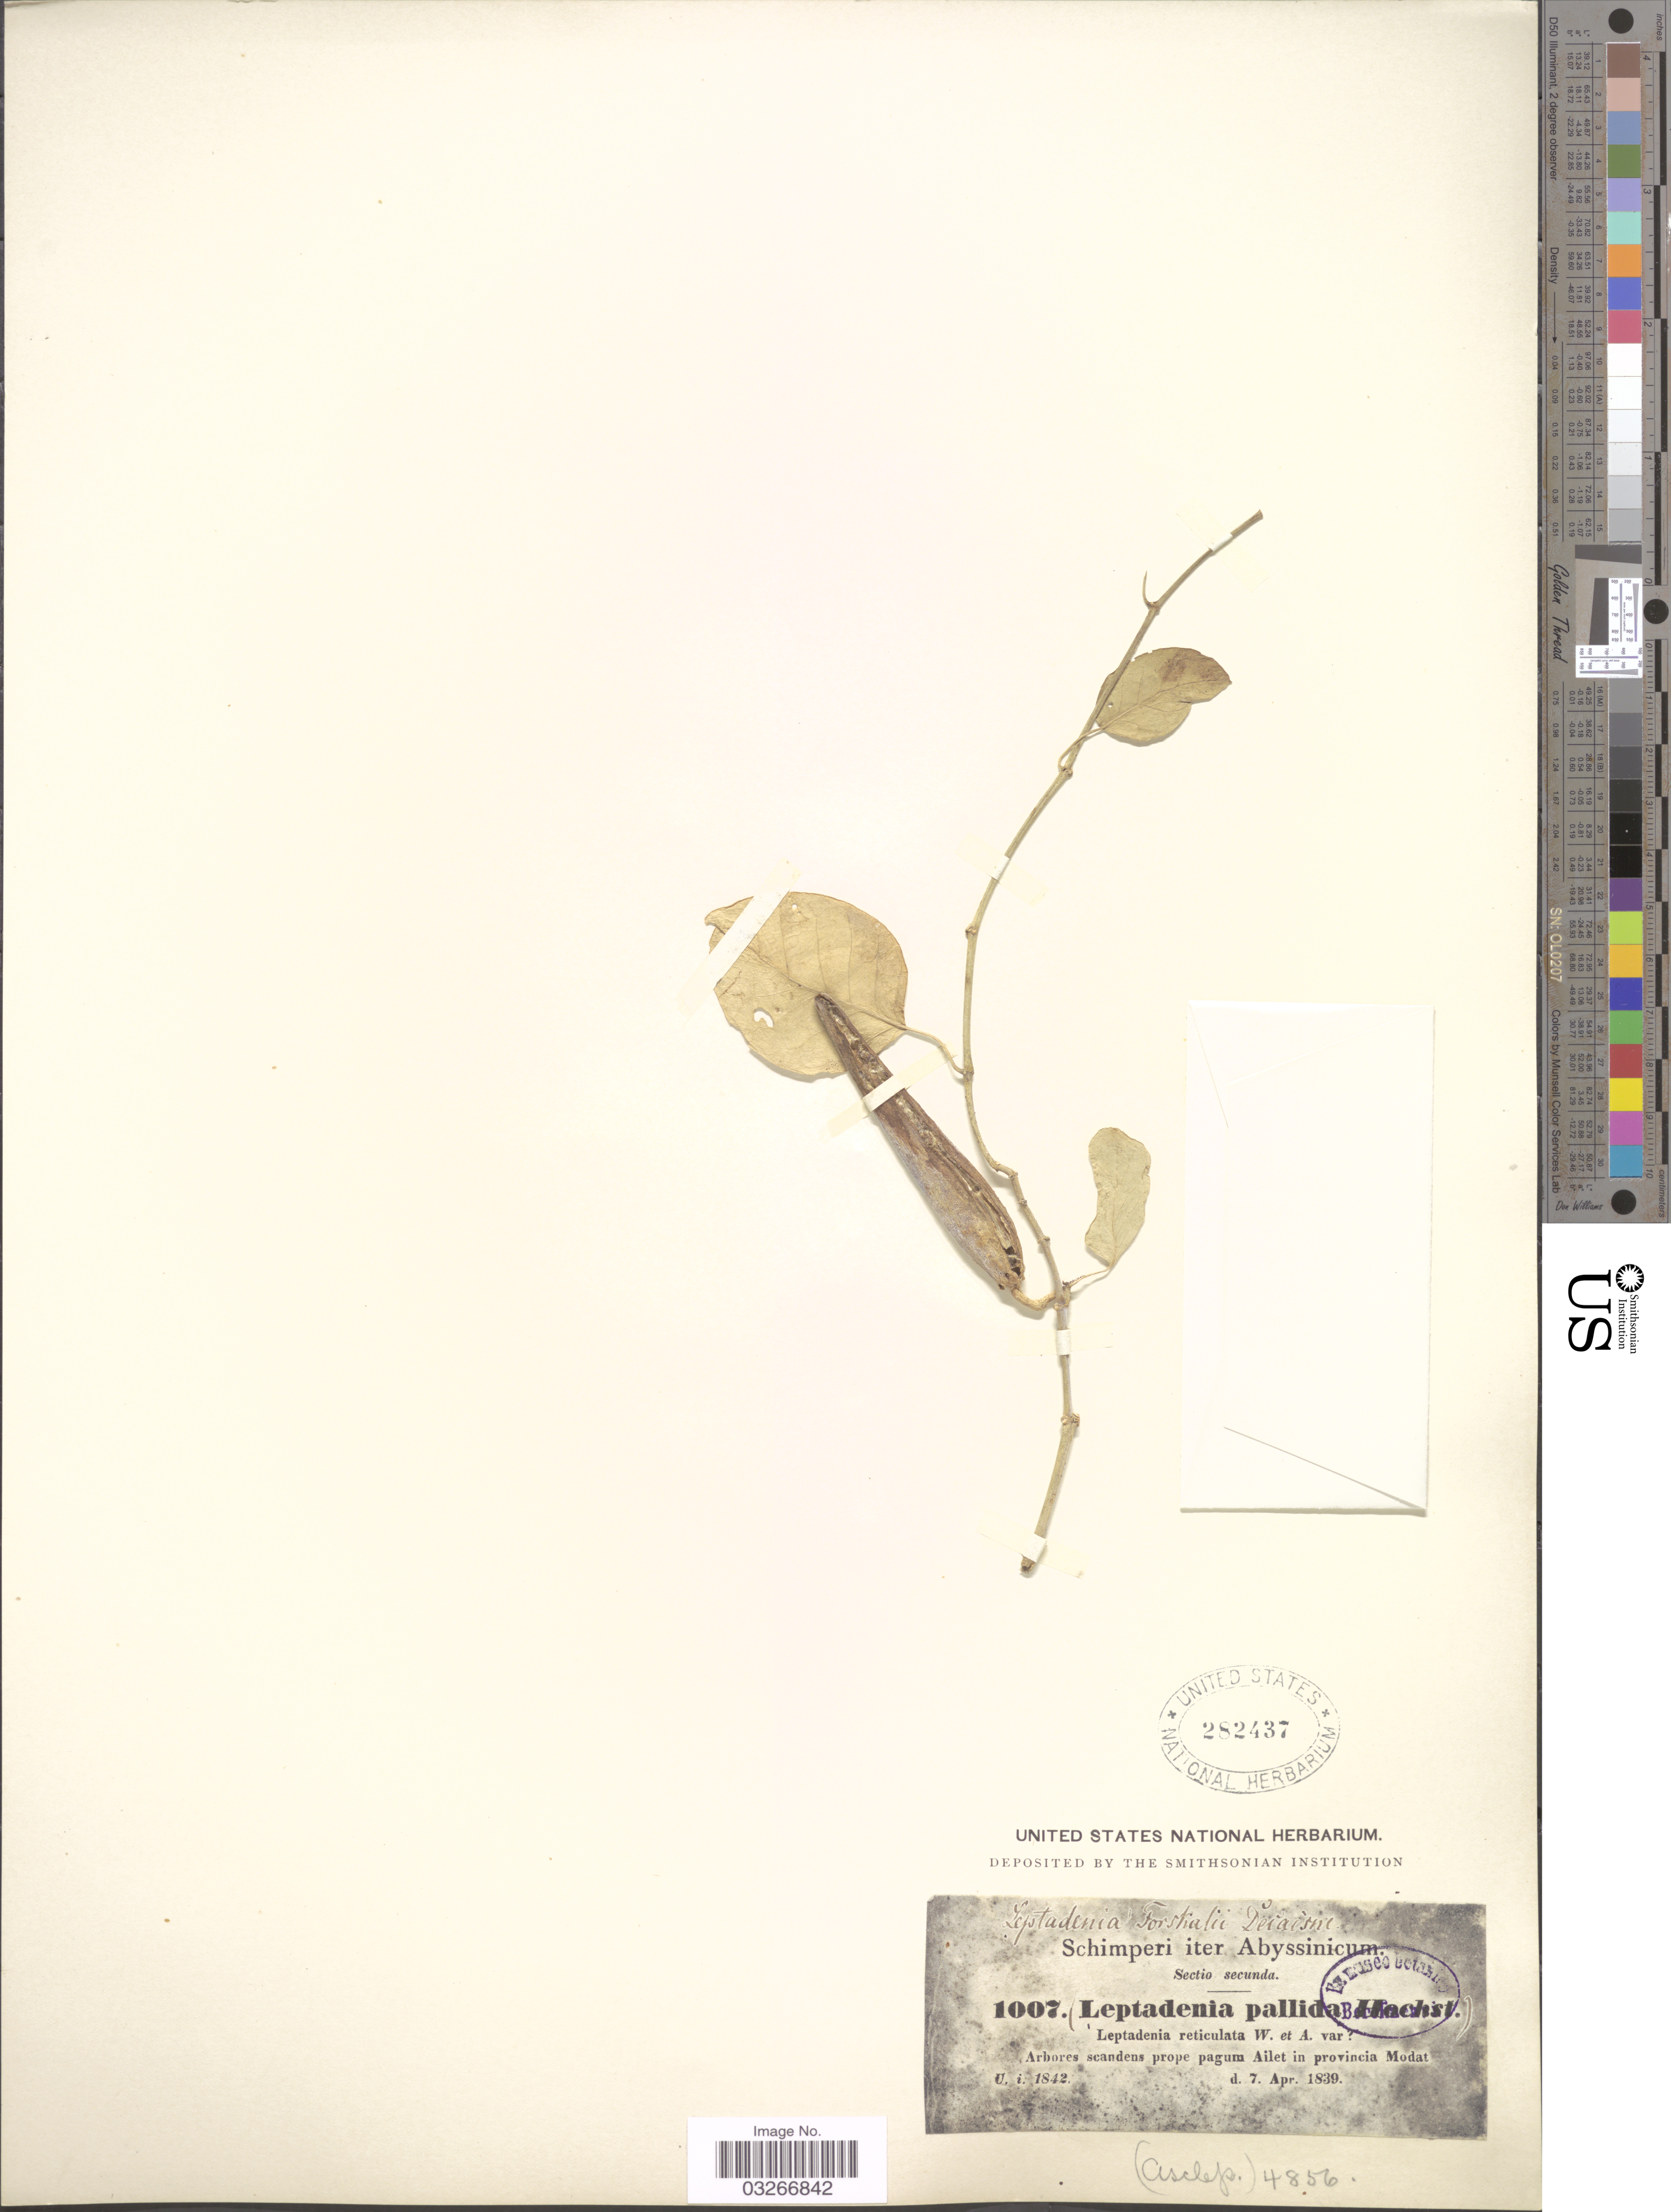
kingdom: Plantae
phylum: Tracheophyta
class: Magnoliopsida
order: Gentianales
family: Apocynaceae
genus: Leptadenia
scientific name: Leptadenia pallida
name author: (Decne.) Hochst.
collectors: -. Schimper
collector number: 1007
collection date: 1839-04-07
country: Eritrea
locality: Abyssinicum. Arbores scandens prope pagum Ailet in provincia Modat.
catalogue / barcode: US 282437